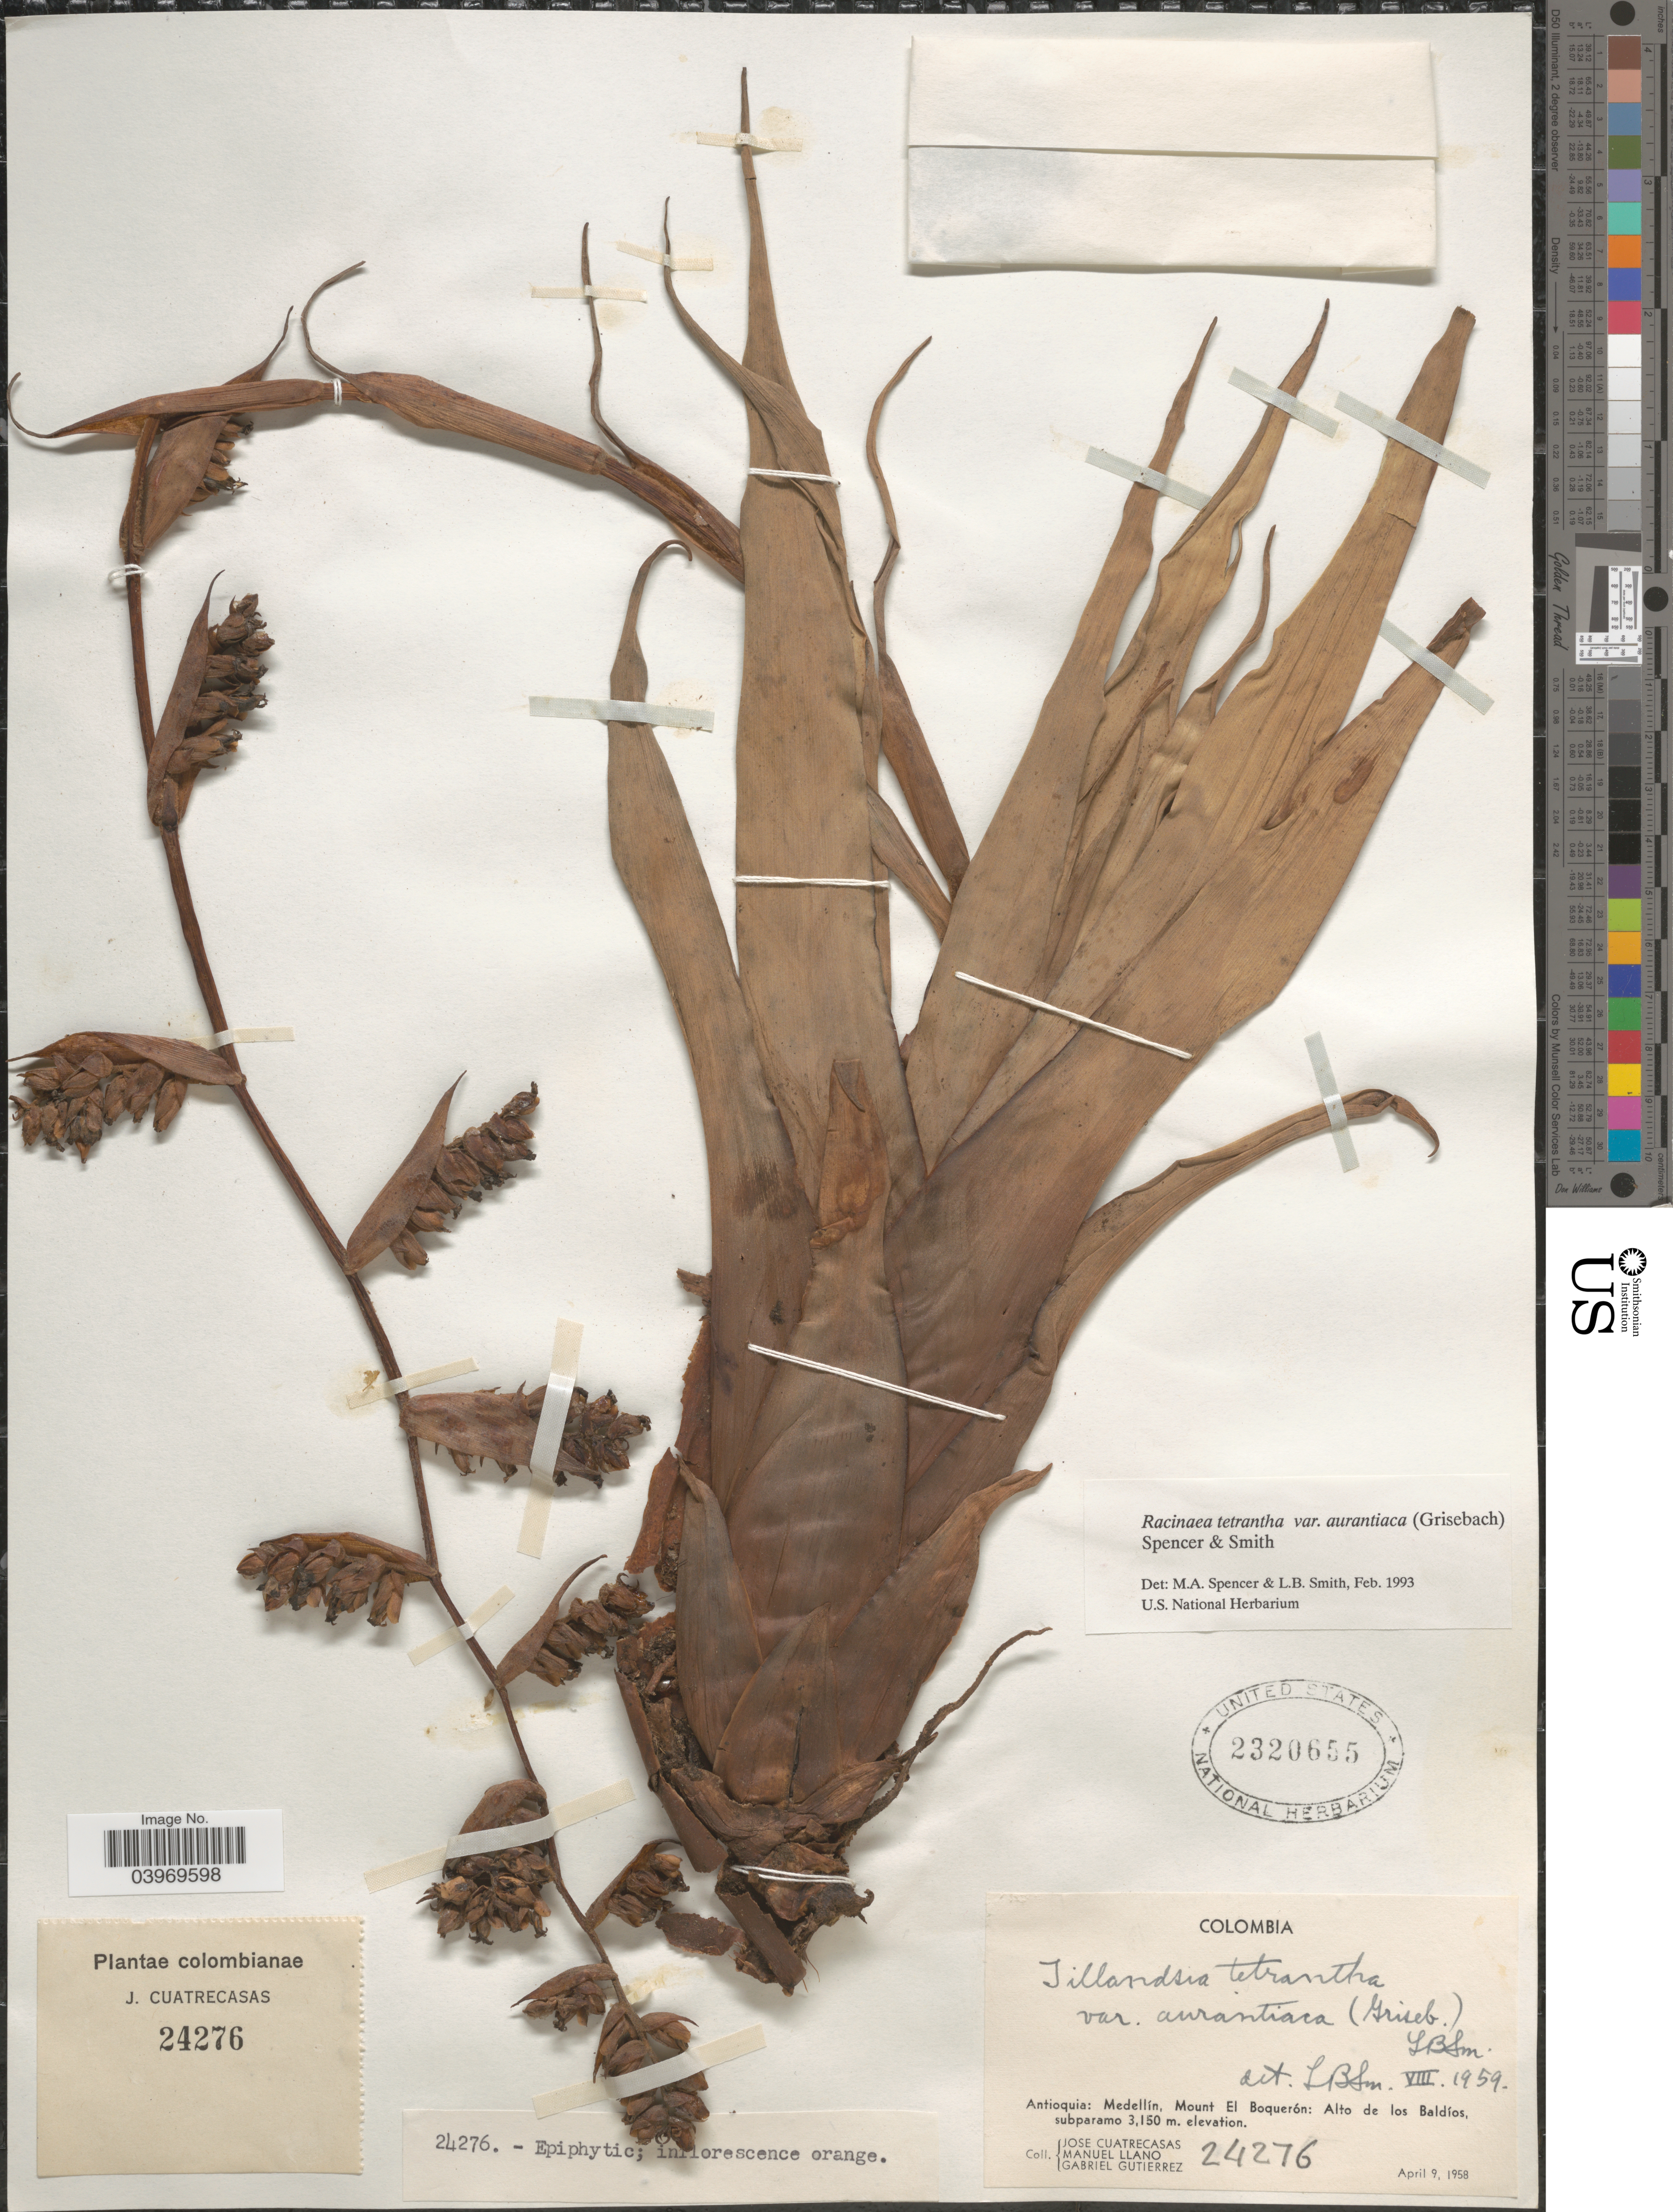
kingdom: Plantae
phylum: Tracheophyta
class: Liliopsida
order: Poales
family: Bromeliaceae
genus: Racinaea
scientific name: Racinaea tetrantha var. aurantiaca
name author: (Griseb.) M.A. Spencer & L.B. Sm.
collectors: J. Cuatrecasas, M. Llano & G. Gutierrez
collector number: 24276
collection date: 1958-04-09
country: Colombia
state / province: Antioquia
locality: Medellín, Mount El Boquerón: Alto de los Baldíos, subparamo.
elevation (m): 3150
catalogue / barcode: US 2320655